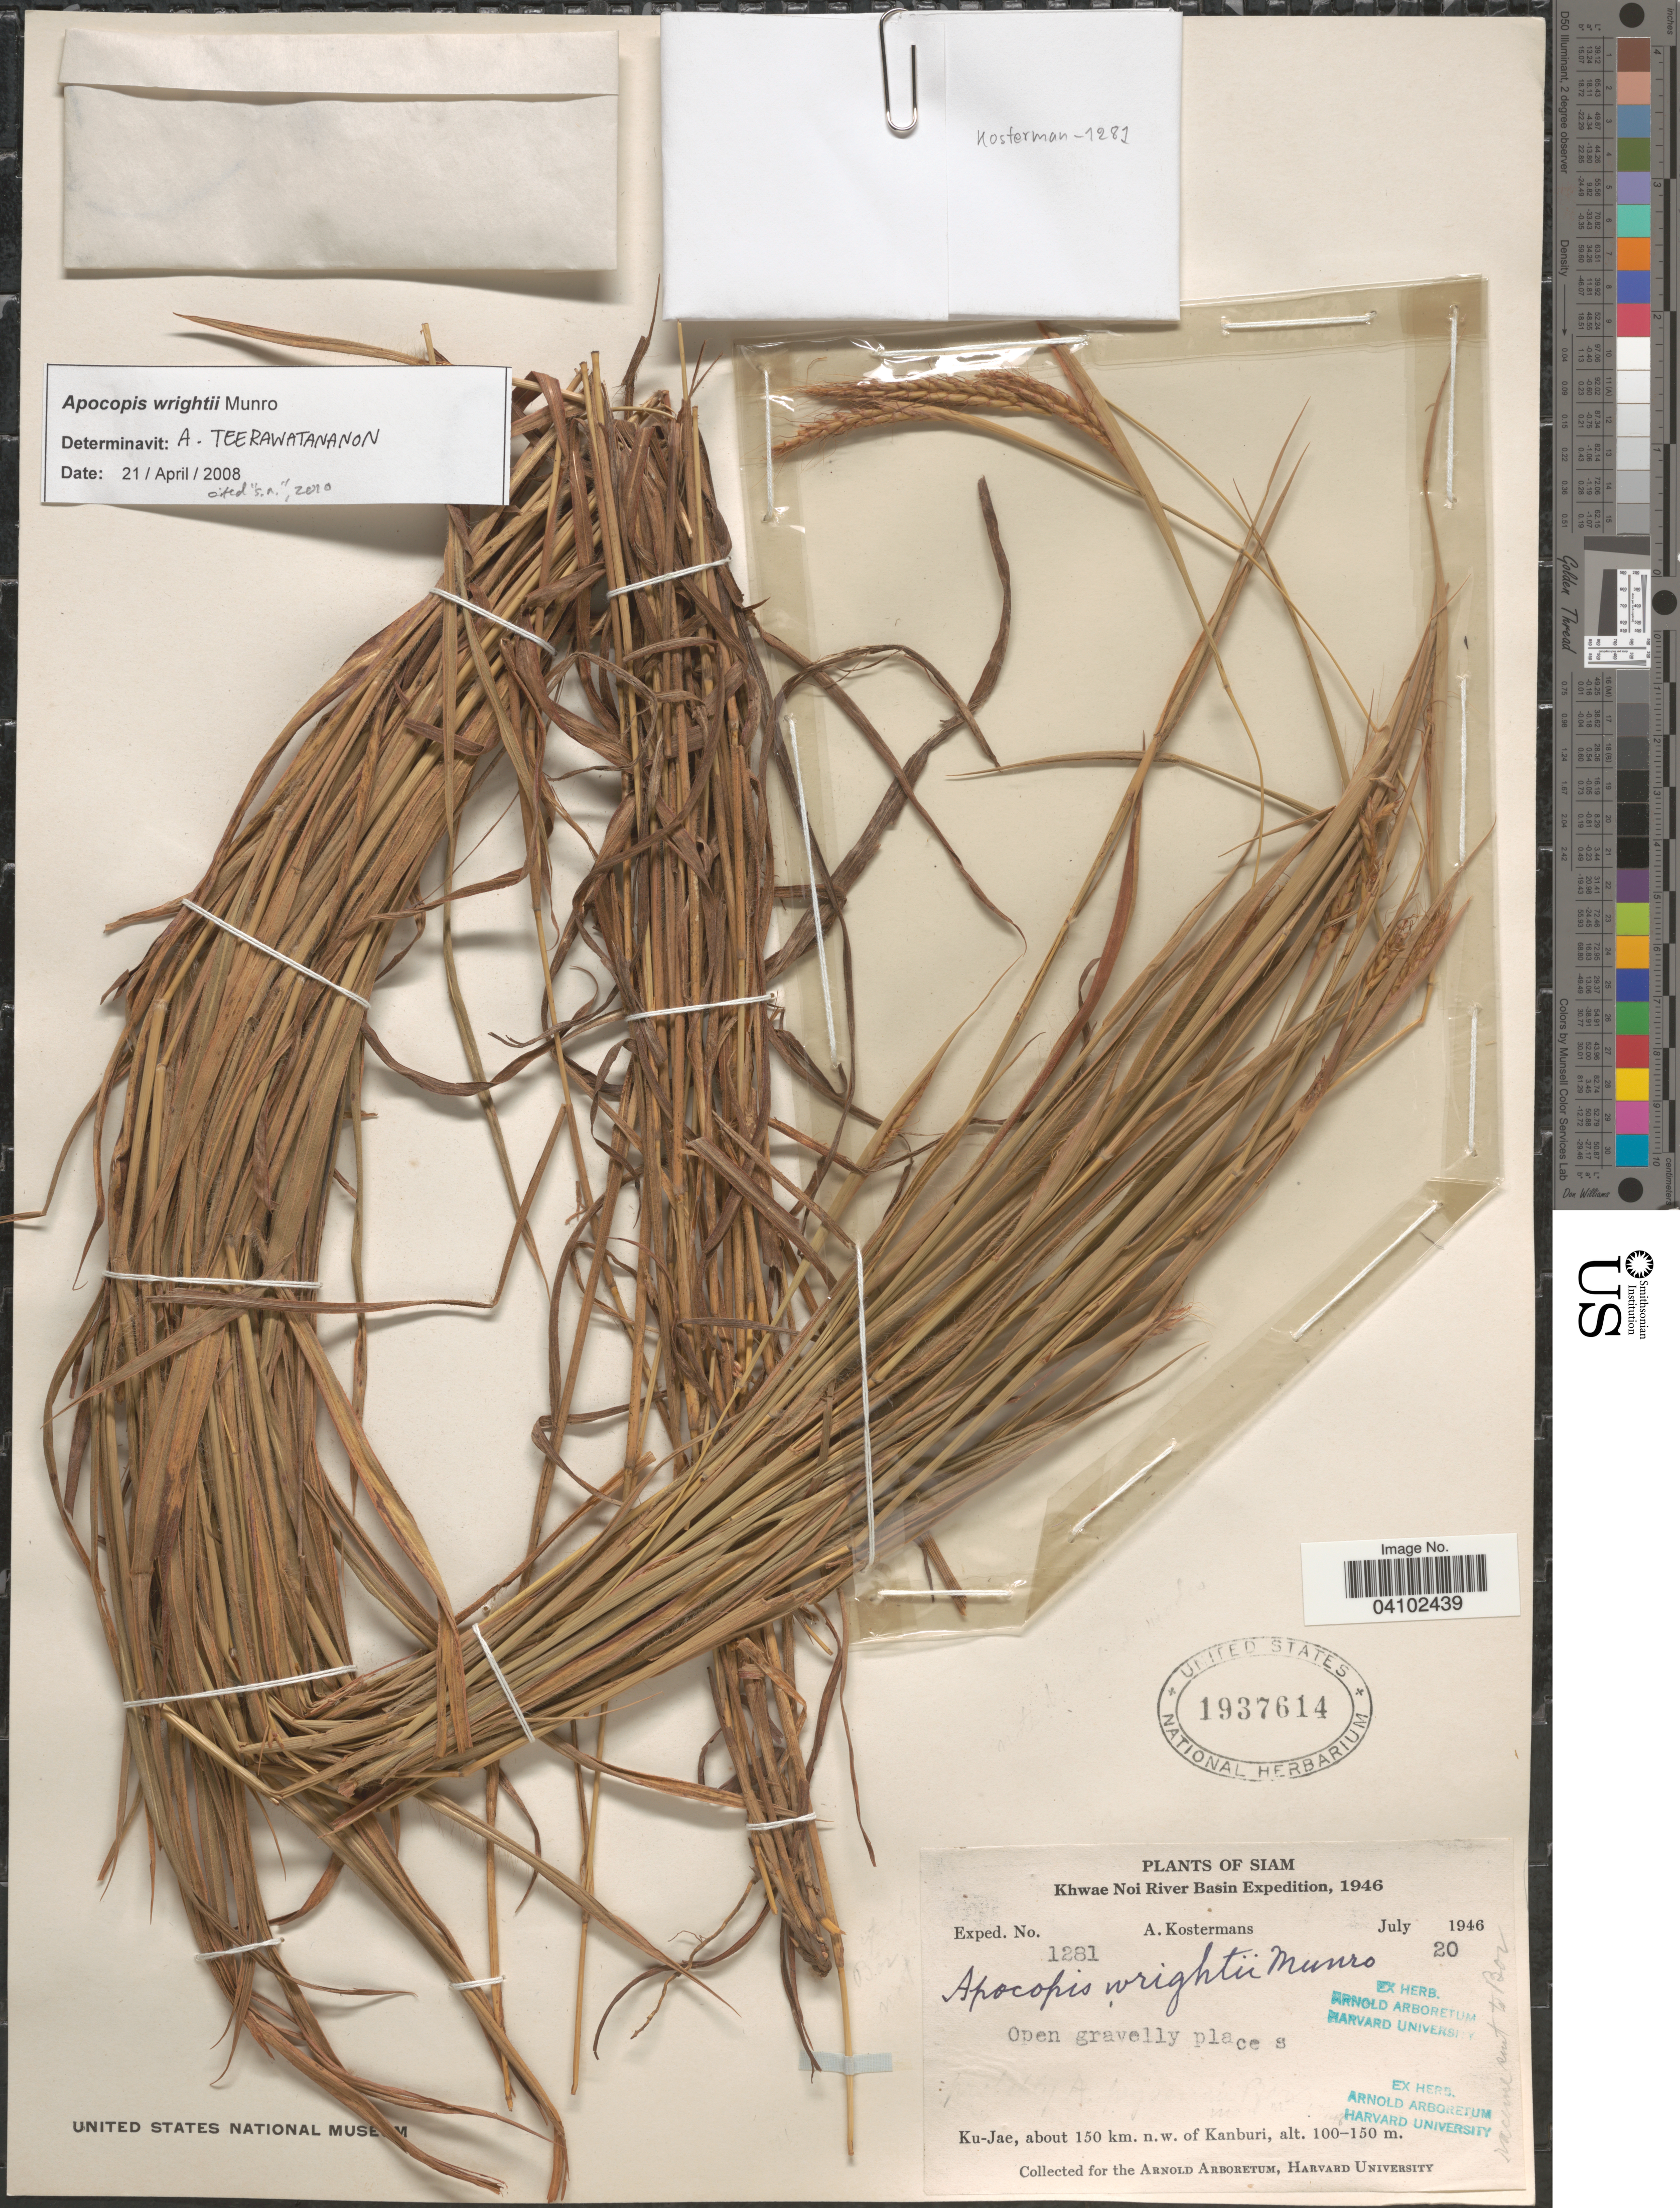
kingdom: Plantae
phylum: Tracheophyta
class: Liliopsida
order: Poales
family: Poaceae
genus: Apocopis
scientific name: Apocopis wrightii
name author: Munro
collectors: A. J. G. Kostermans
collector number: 1281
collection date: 1946-07-20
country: Thailand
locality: Siam. Khwae Noi River Basin Expedition, 1946. Ku-Jae, about 150 km. n.w. of Kanburi.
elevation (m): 100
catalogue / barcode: US 1937614